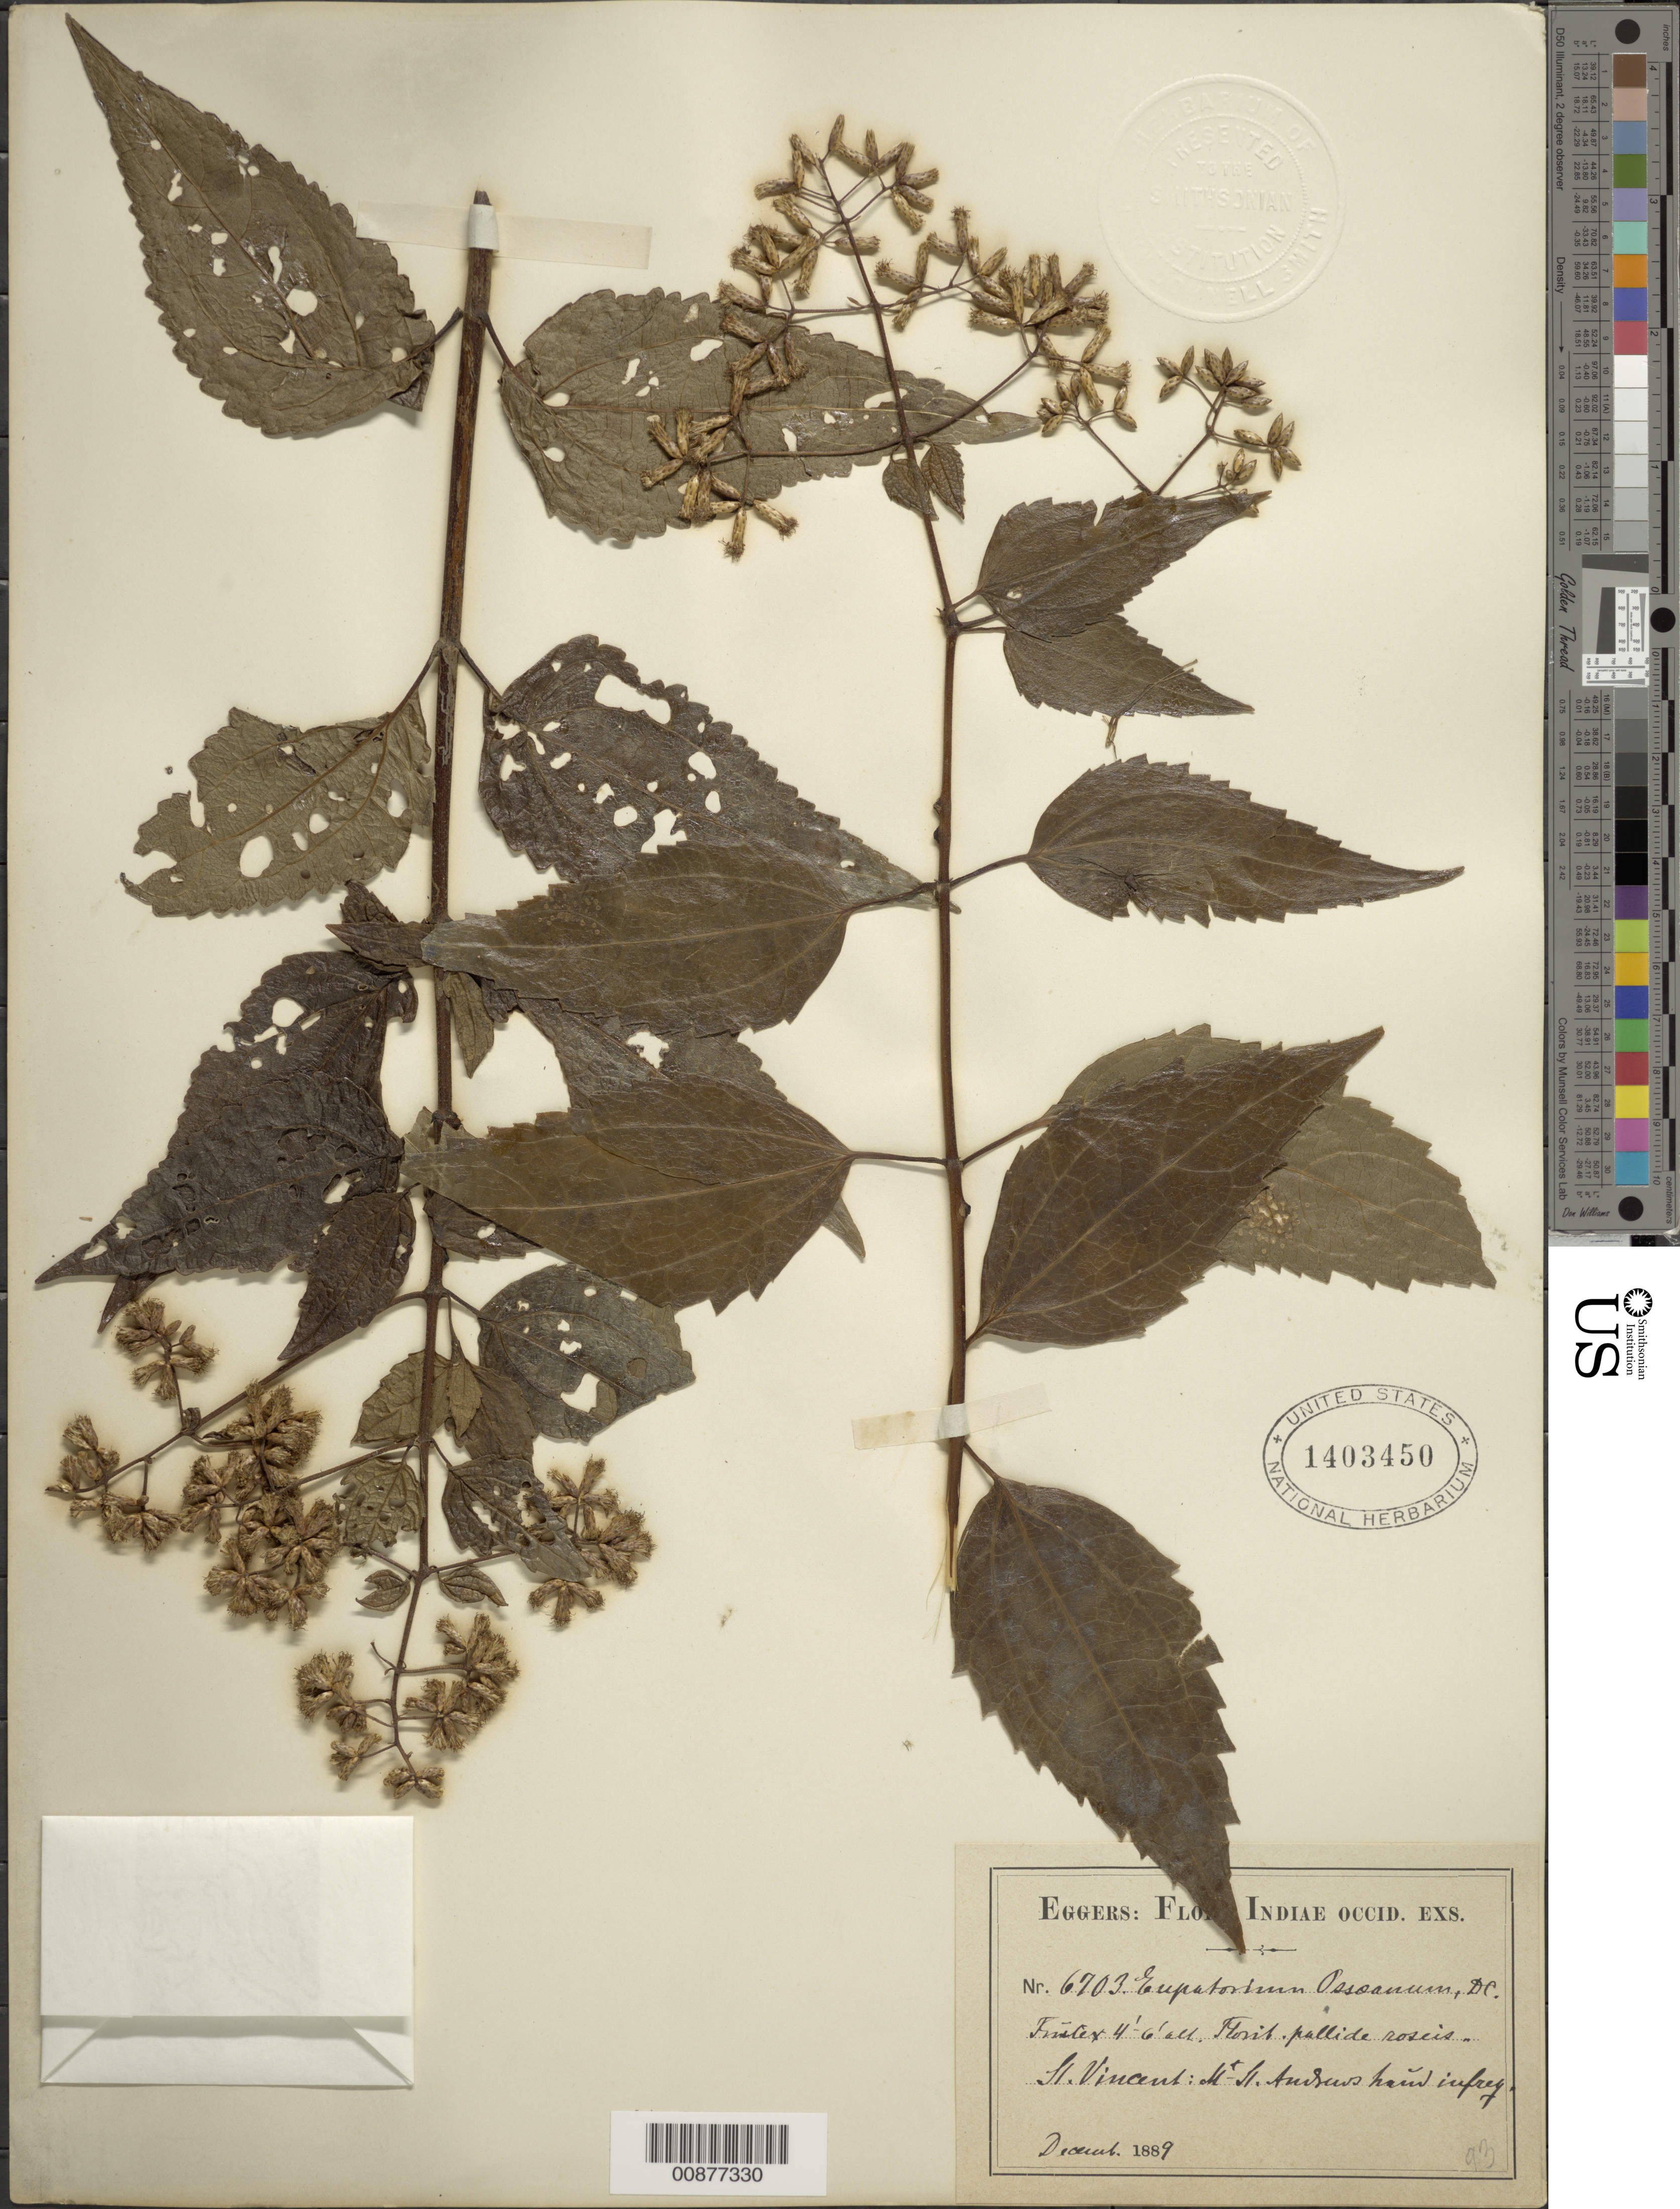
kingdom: Plantae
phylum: Tracheophyta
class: Magnoliopsida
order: Asterales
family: Asteraceae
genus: Chromolaena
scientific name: Chromolaena ossaeana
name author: (DC.) R.M. King & H. Rob.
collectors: H. F. A. von Eggers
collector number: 6703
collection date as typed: Dec 1889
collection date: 1889-12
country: St. Vincent - Grenadines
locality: Mt. St. Andrews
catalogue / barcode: US 1403450